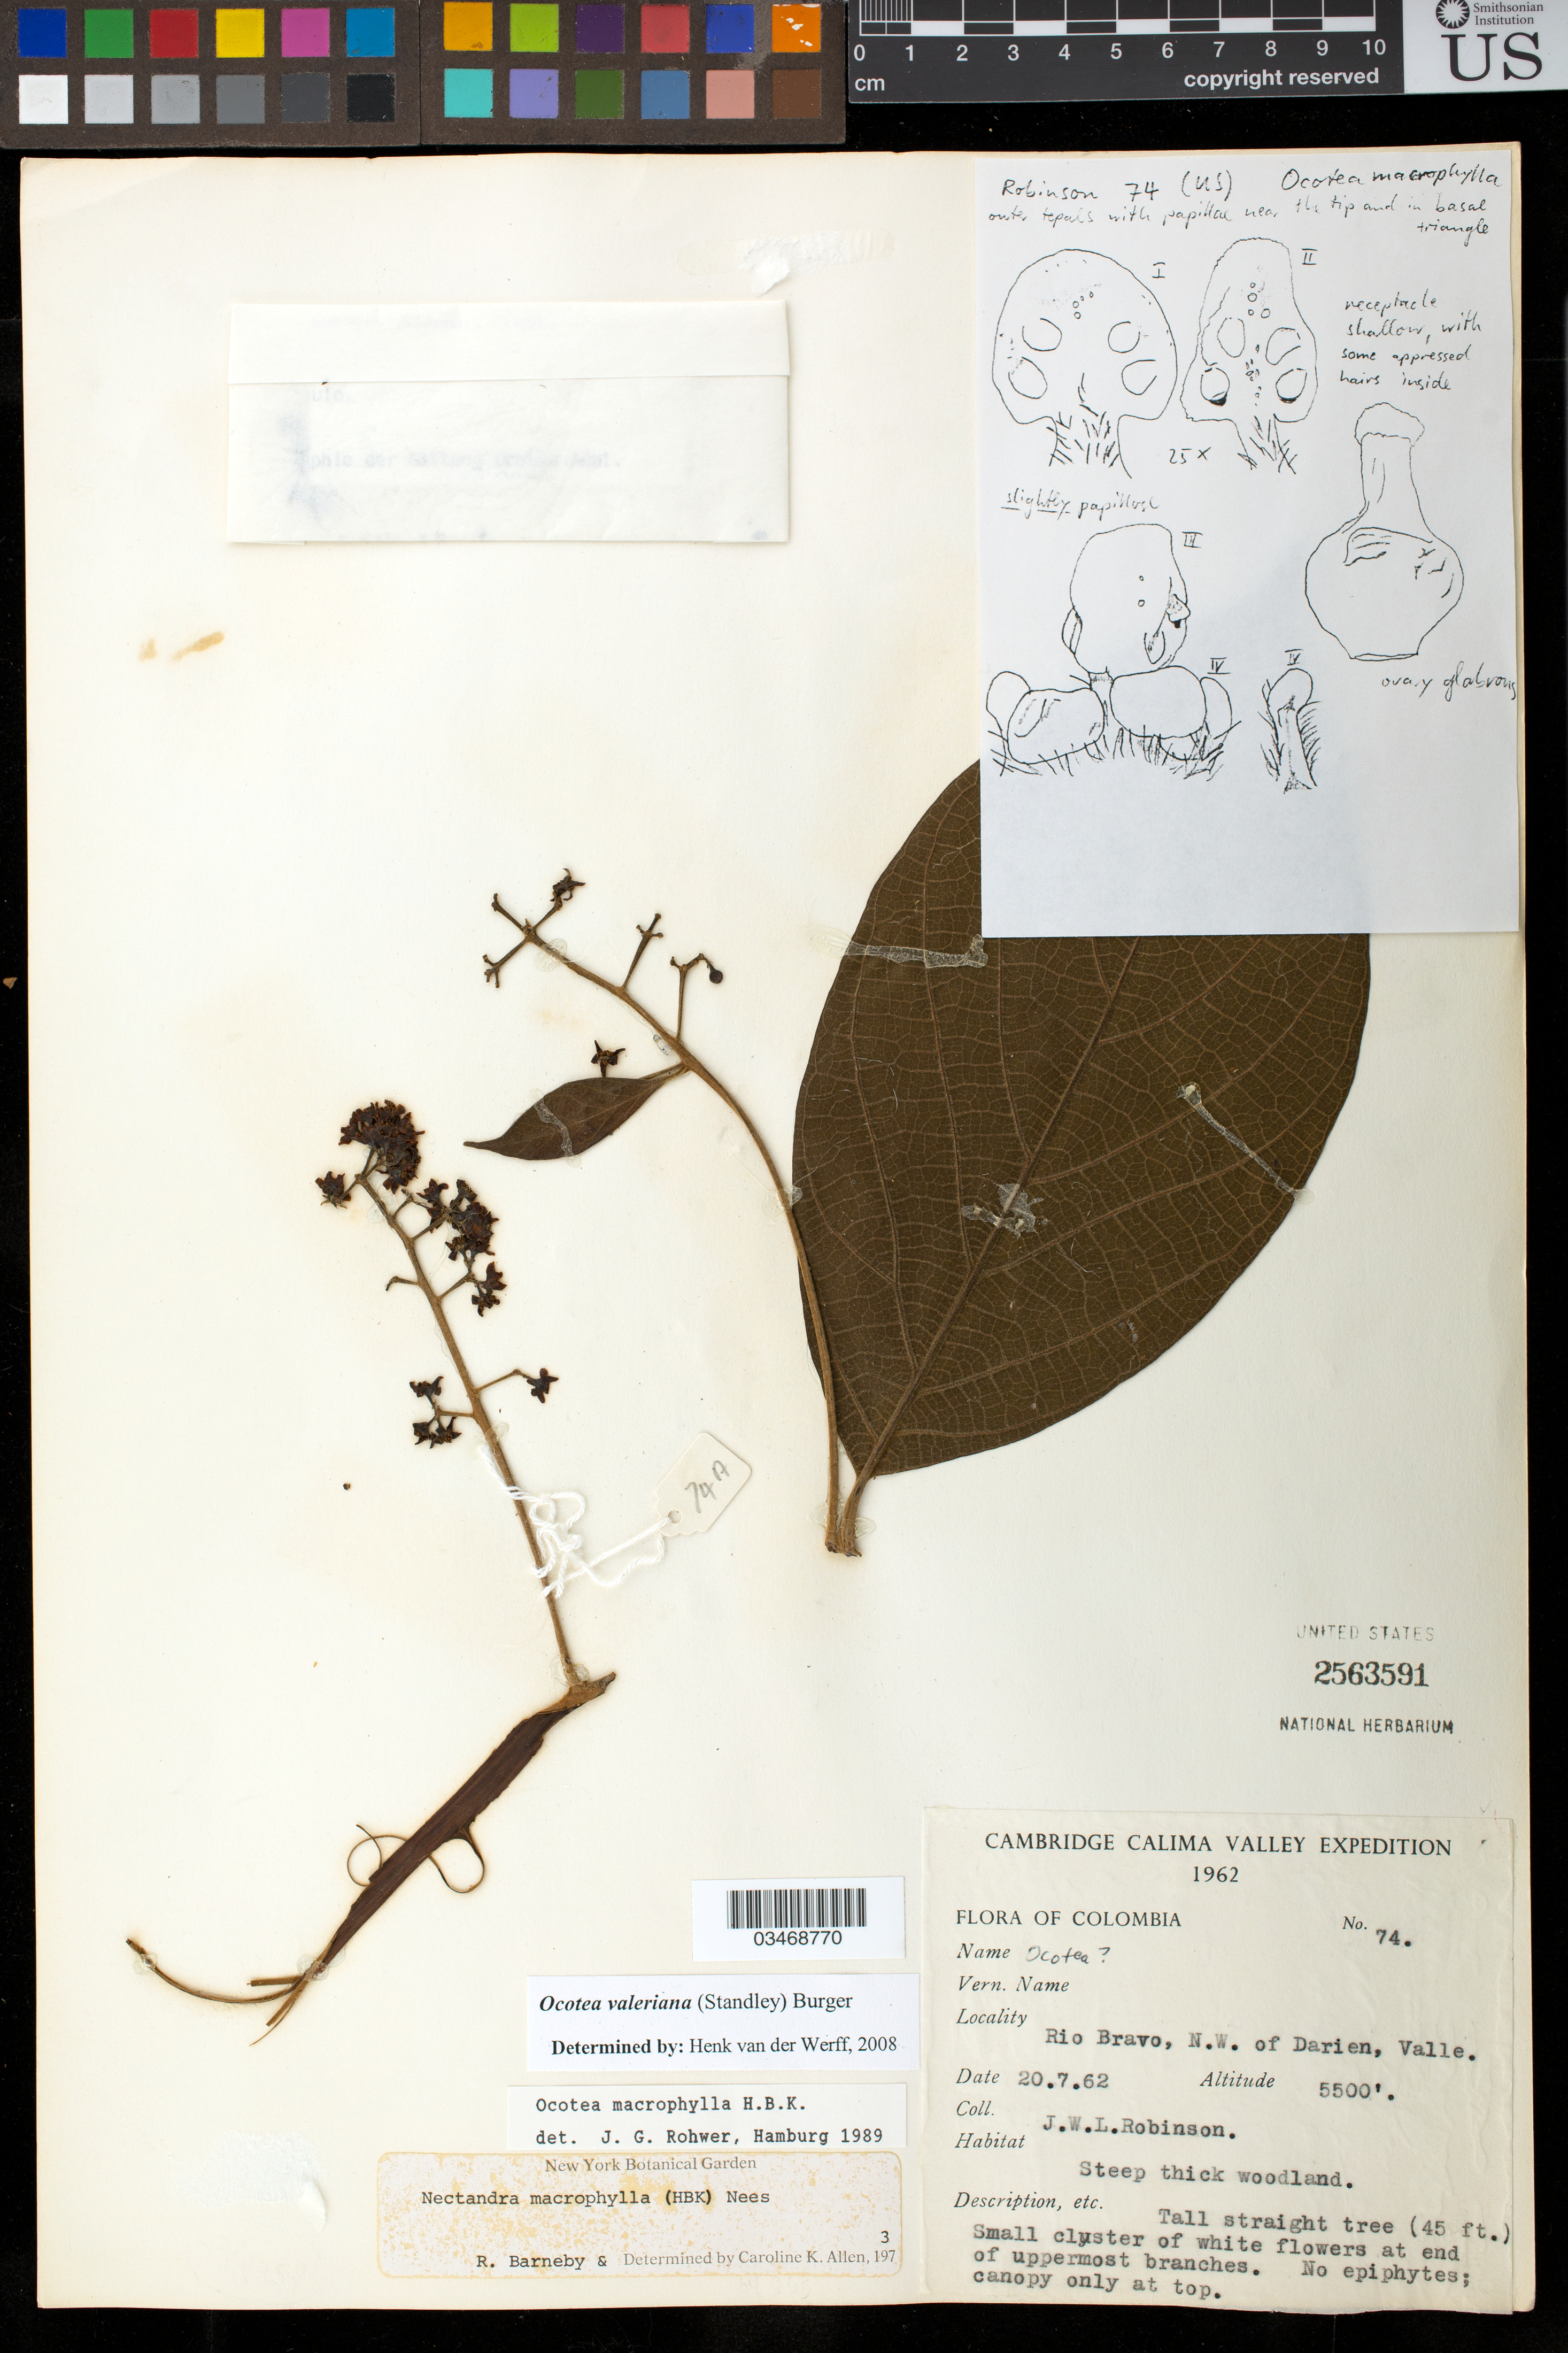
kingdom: Plantae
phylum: Tracheophyta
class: Magnoliopsida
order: Laurales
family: Lauraceae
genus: Ocotea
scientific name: Ocotea valeriana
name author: (Standl.) W.C. Burger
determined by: van der Werff, H., (MO), Missouri Botanical Garden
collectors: J. W. Robinson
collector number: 74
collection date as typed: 20 Jul 1962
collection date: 1962-07-20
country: Colombia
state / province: Valle del Cauca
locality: Calima Valley. Rio Bravo, NW of Darien.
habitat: Steep thick woodland.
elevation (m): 1676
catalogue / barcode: US 2563591